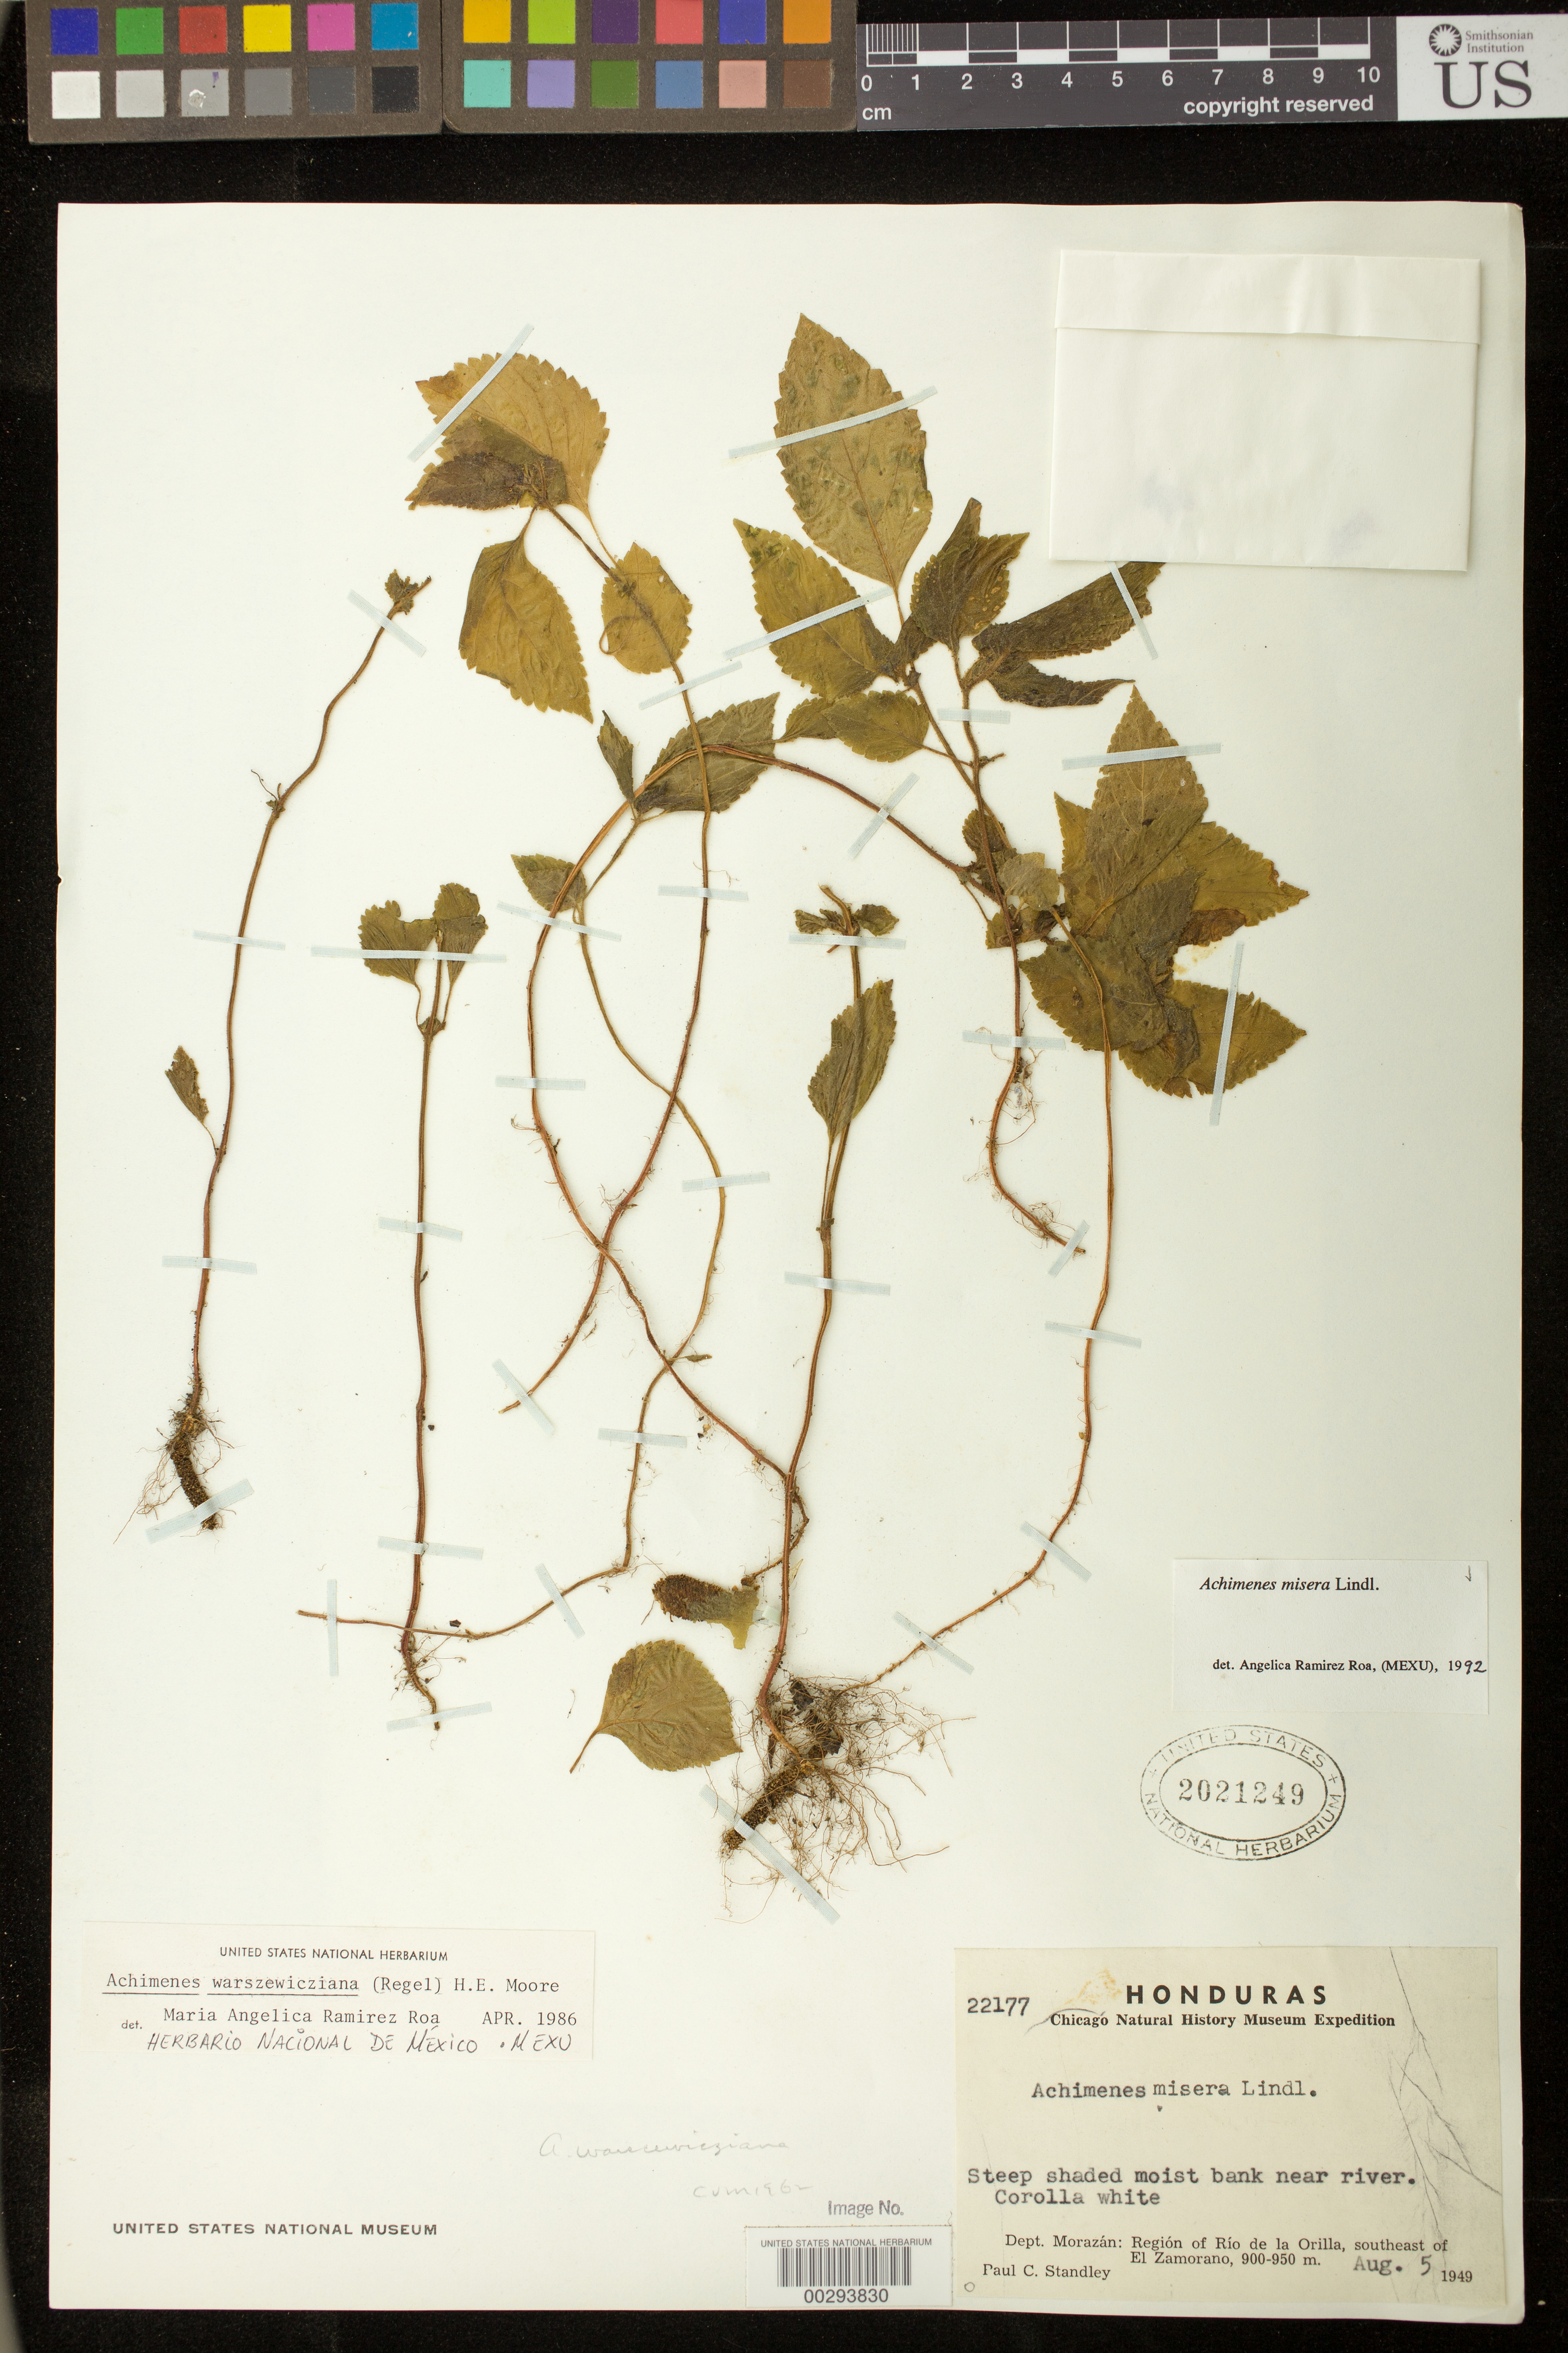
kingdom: Plantae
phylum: Tracheophyta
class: Magnoliopsida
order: Lamiales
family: Gesneriaceae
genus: Achimenes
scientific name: Achimenes misera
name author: Lindl.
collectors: P. C. Standley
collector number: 22177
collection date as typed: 05 Aug 1949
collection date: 1949-08-05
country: Honduras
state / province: Fco. Morazán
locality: region of Río de la Orilla, SE of Zamorano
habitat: Steep shaded moist bank near river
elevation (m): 900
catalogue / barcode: US 2021249